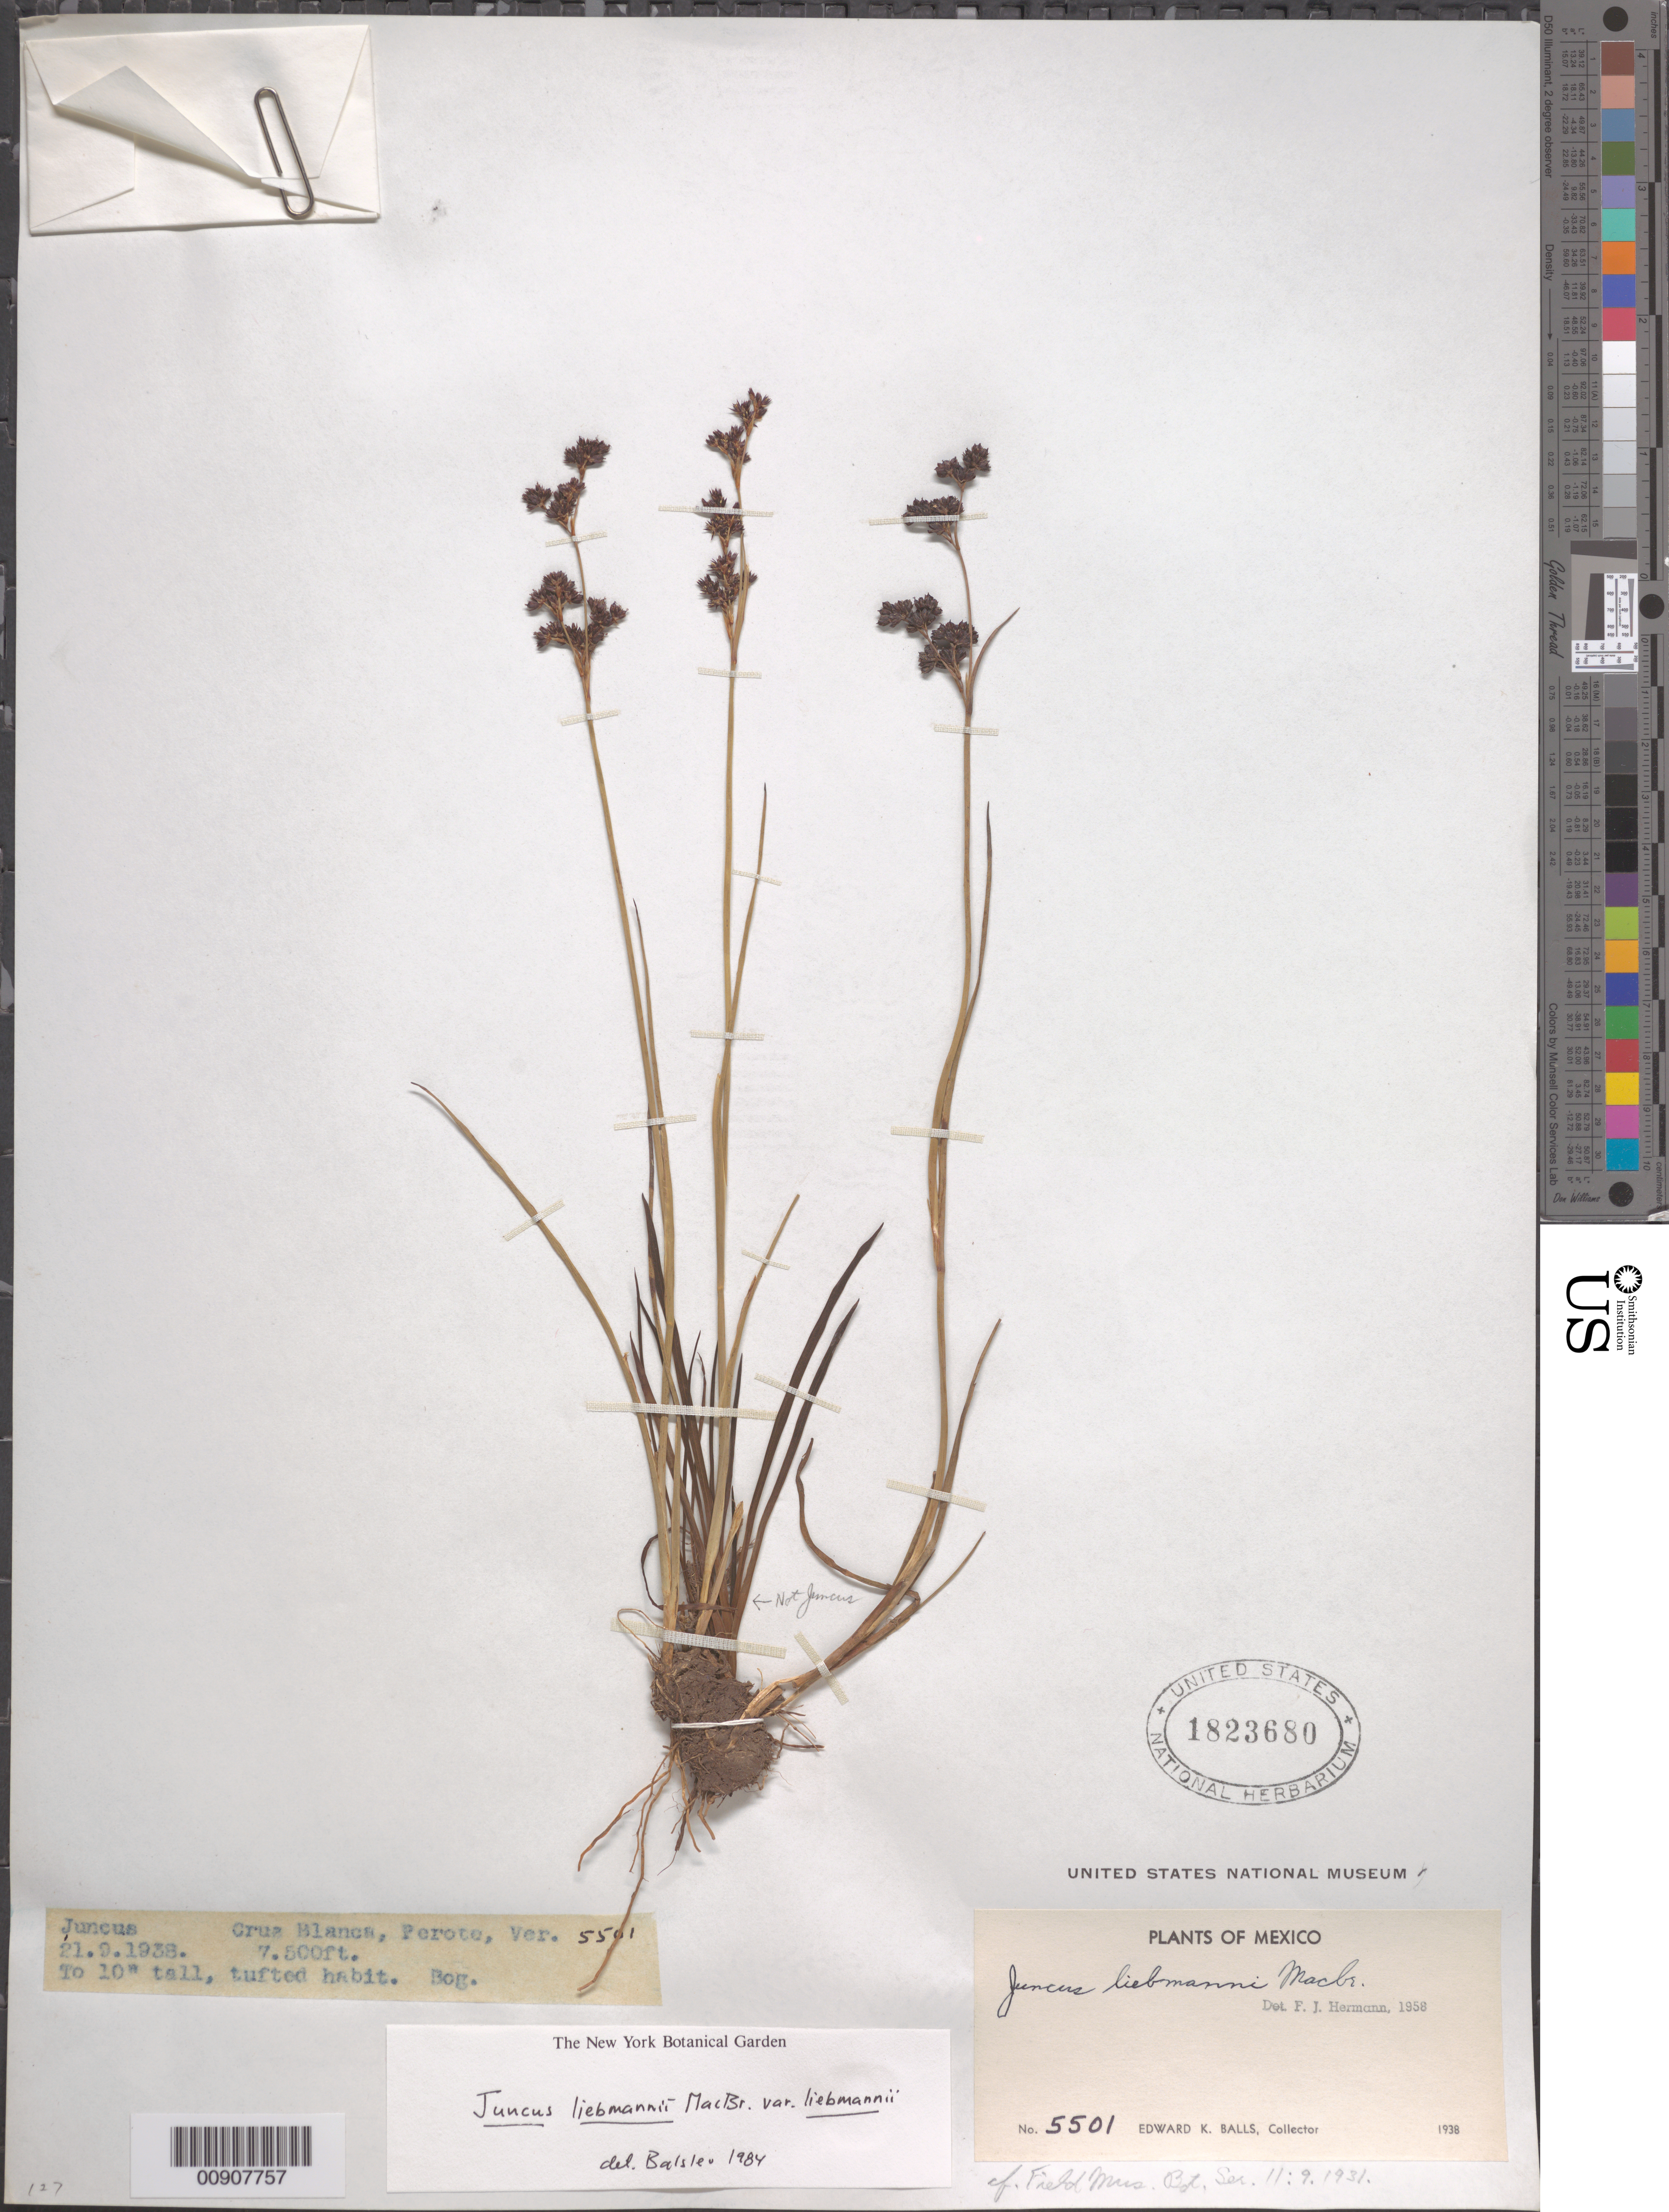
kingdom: Plantae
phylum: Tracheophyta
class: Liliopsida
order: Poales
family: Juncaceae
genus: Juncus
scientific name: Juncus liebmannii var. liebmannii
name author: J.F. Macbr.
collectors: E. K. Balls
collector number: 5501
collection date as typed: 21 Sep 1938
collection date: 1938-09-21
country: Mexico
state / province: Veracruz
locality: Cruz Blanca, Perote, Veracruz.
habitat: Bog.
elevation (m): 2286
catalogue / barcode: US 1823680